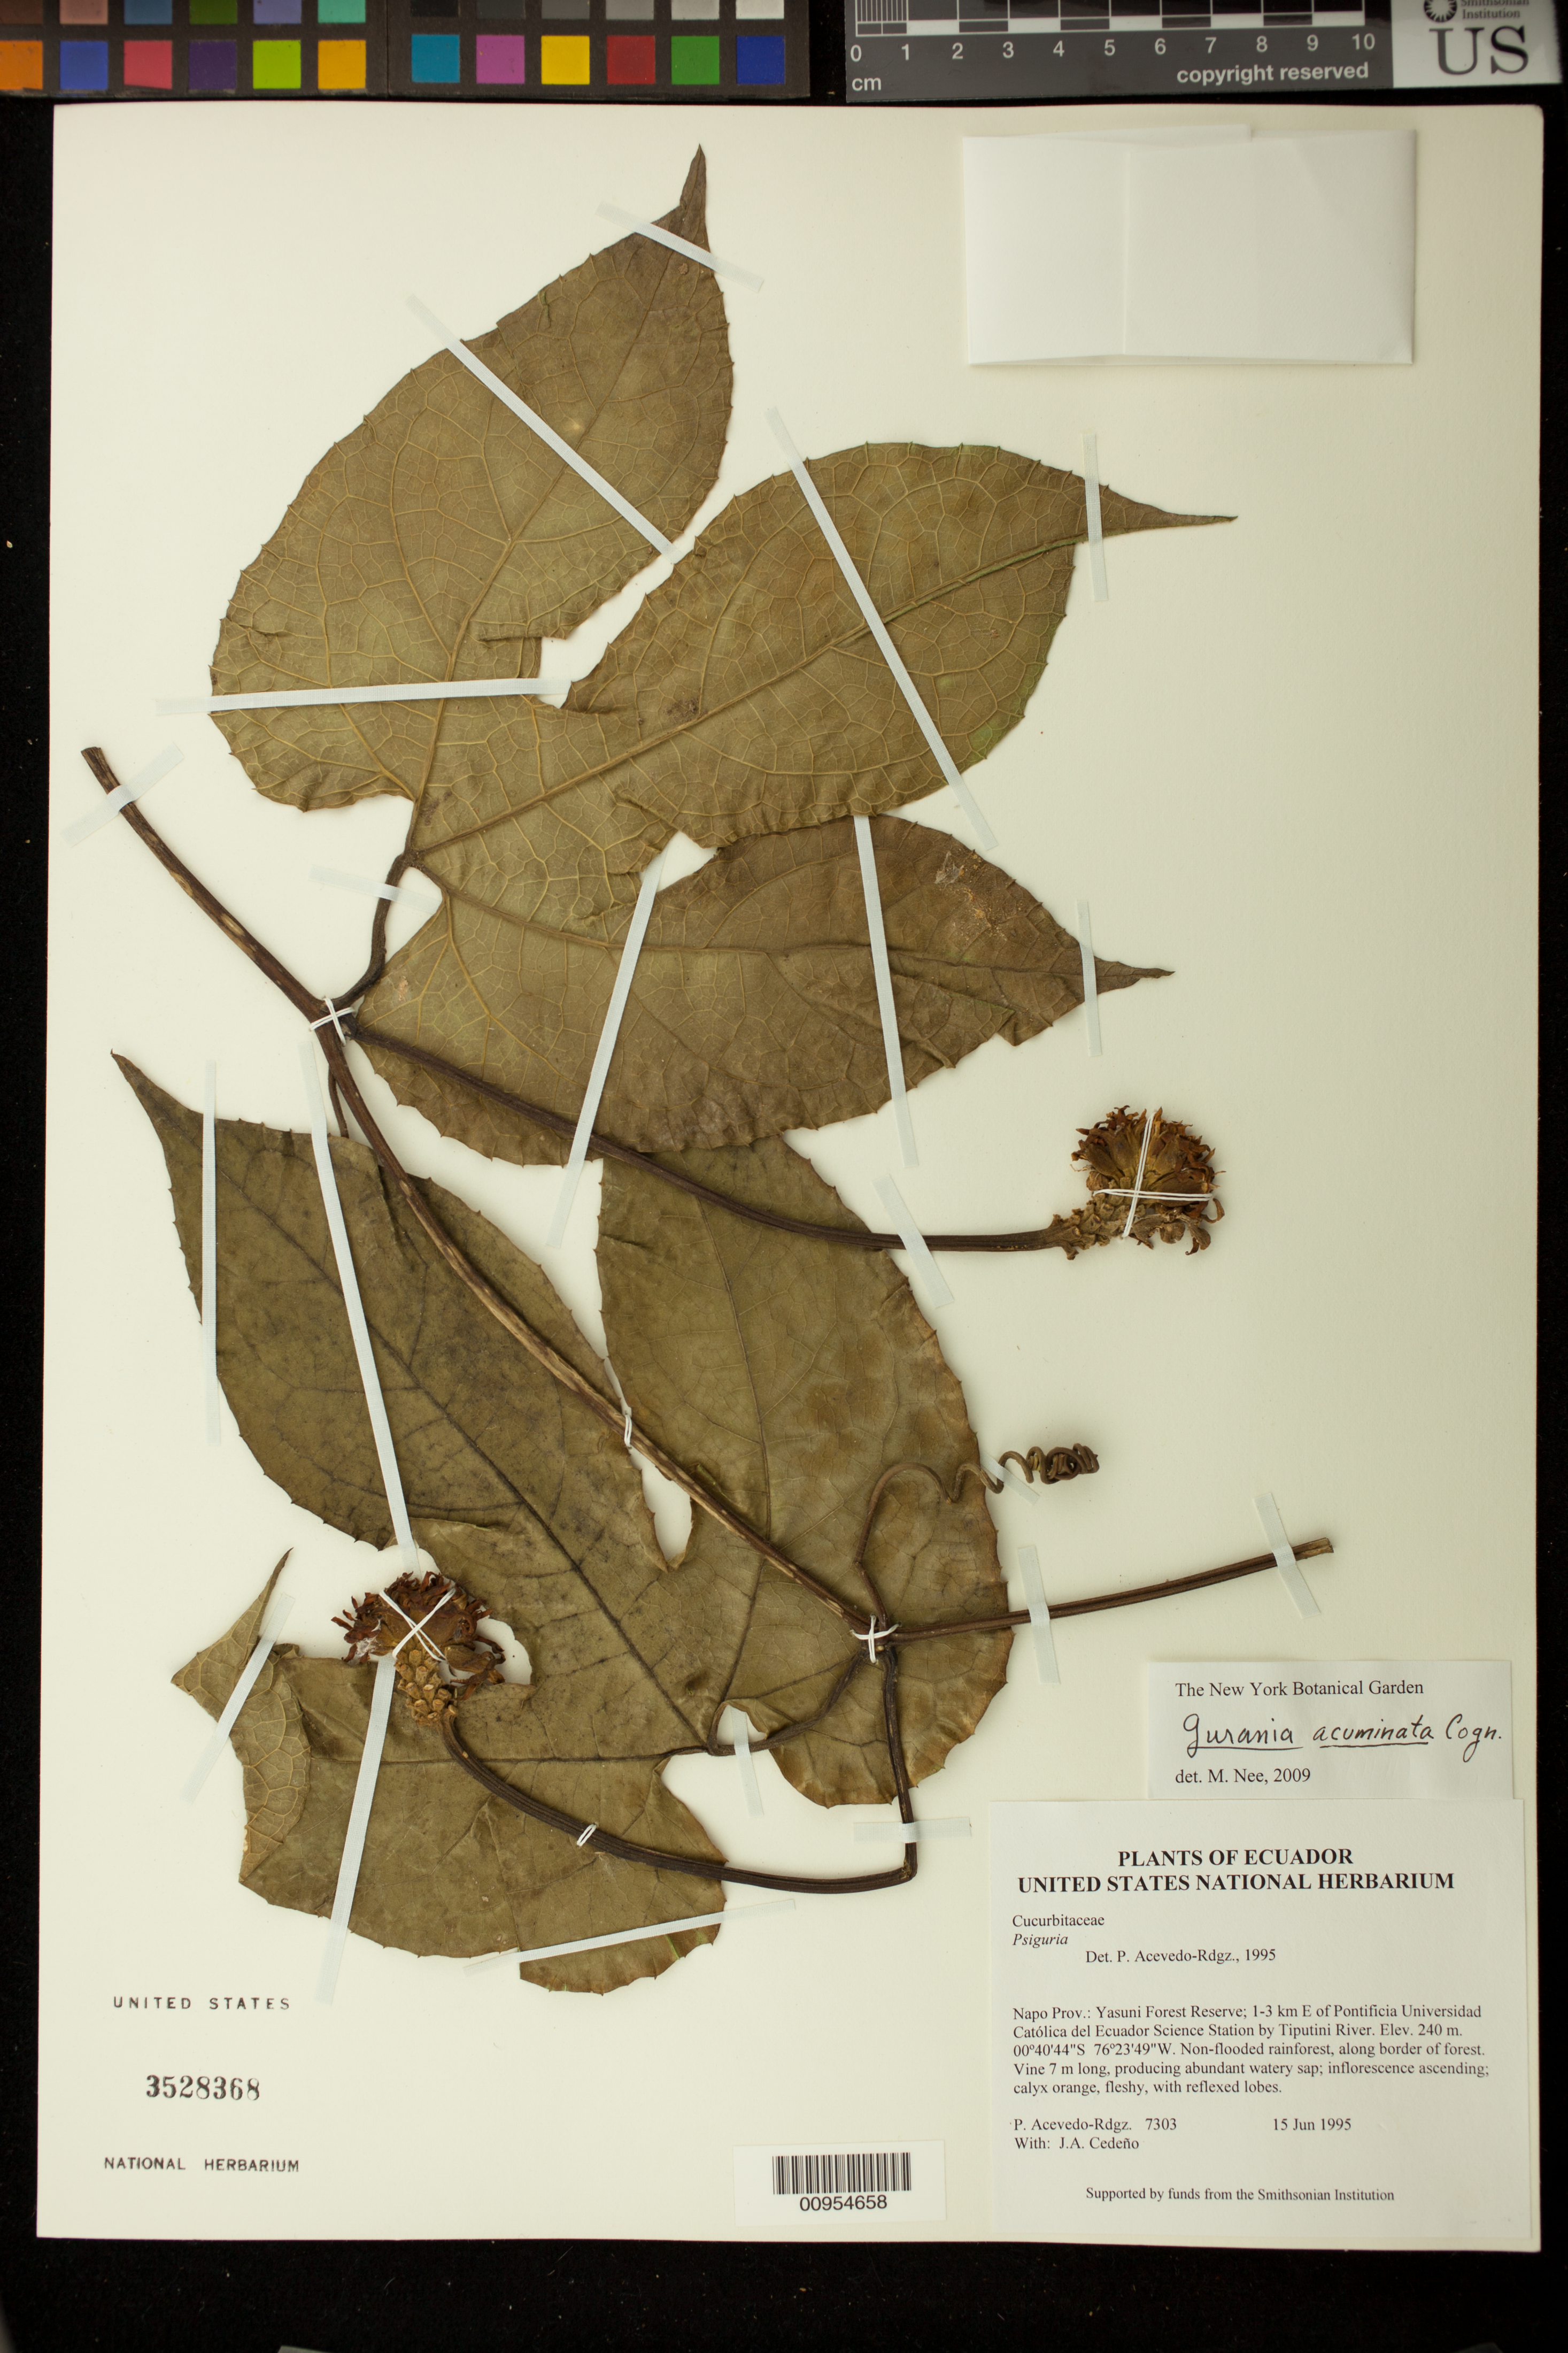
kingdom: Plantae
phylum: Tracheophyta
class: Magnoliopsida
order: Cucurbitales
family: Cucurbitaceae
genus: Gurania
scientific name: Gurania acuminata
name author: Cogn.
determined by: Nee, Michael H.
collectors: P. Acevedo-Rodr. & J. A. Cedeño M.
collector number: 7303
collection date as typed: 15 Jun 1995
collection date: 1995-06-15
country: Ecuador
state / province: Napo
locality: Napo Prov.: Yasuni Forest Reserve; 1-3 km E of Pontificia Universidad Católica del Ecuador Science Station by Tiputini River.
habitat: Non-flooded rainforest, along border of forest.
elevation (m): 240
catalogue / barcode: US 3528368